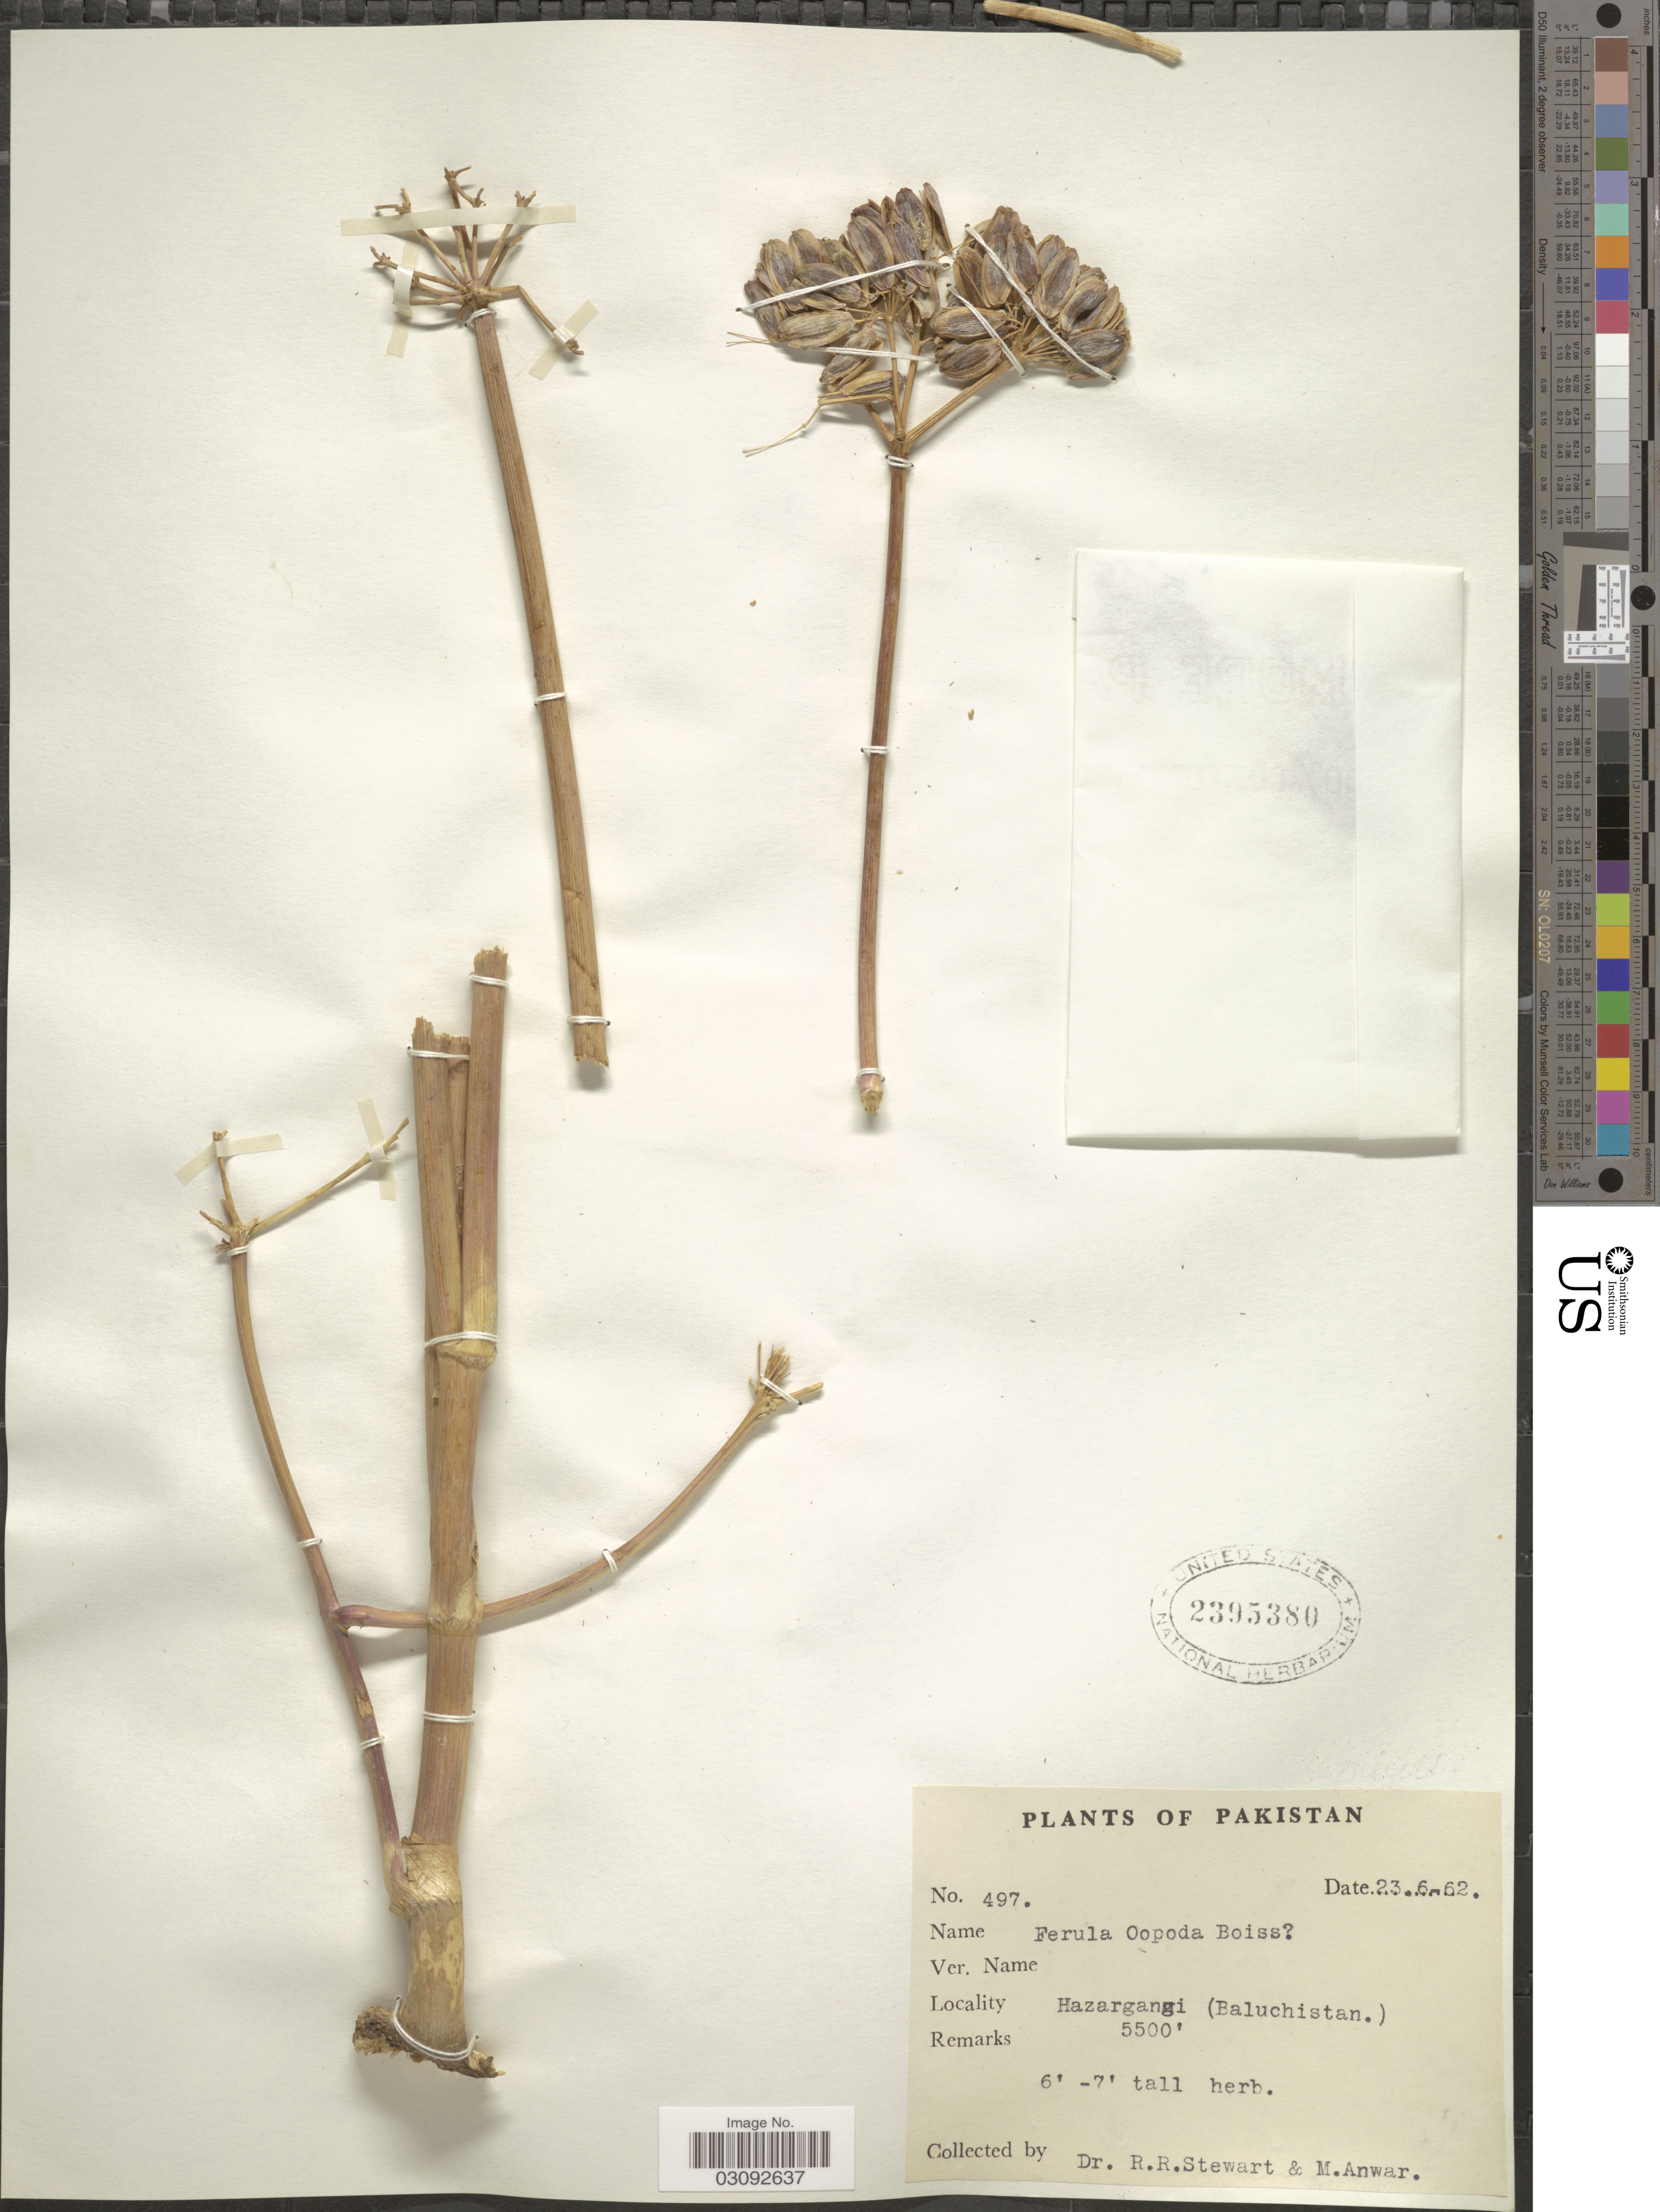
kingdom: Plantae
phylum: Tracheophyta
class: Magnoliopsida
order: Apiales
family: Apiaceae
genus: Ferula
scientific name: Ferula oopoda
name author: (Boiss. & Buhse) Boiss.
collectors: R. Stewart & M. Anwar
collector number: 497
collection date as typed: Transcribed d/m/y: 23/6/62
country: Pakistan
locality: Hazargangi (Baluchistan).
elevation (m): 1676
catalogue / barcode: US 2395380